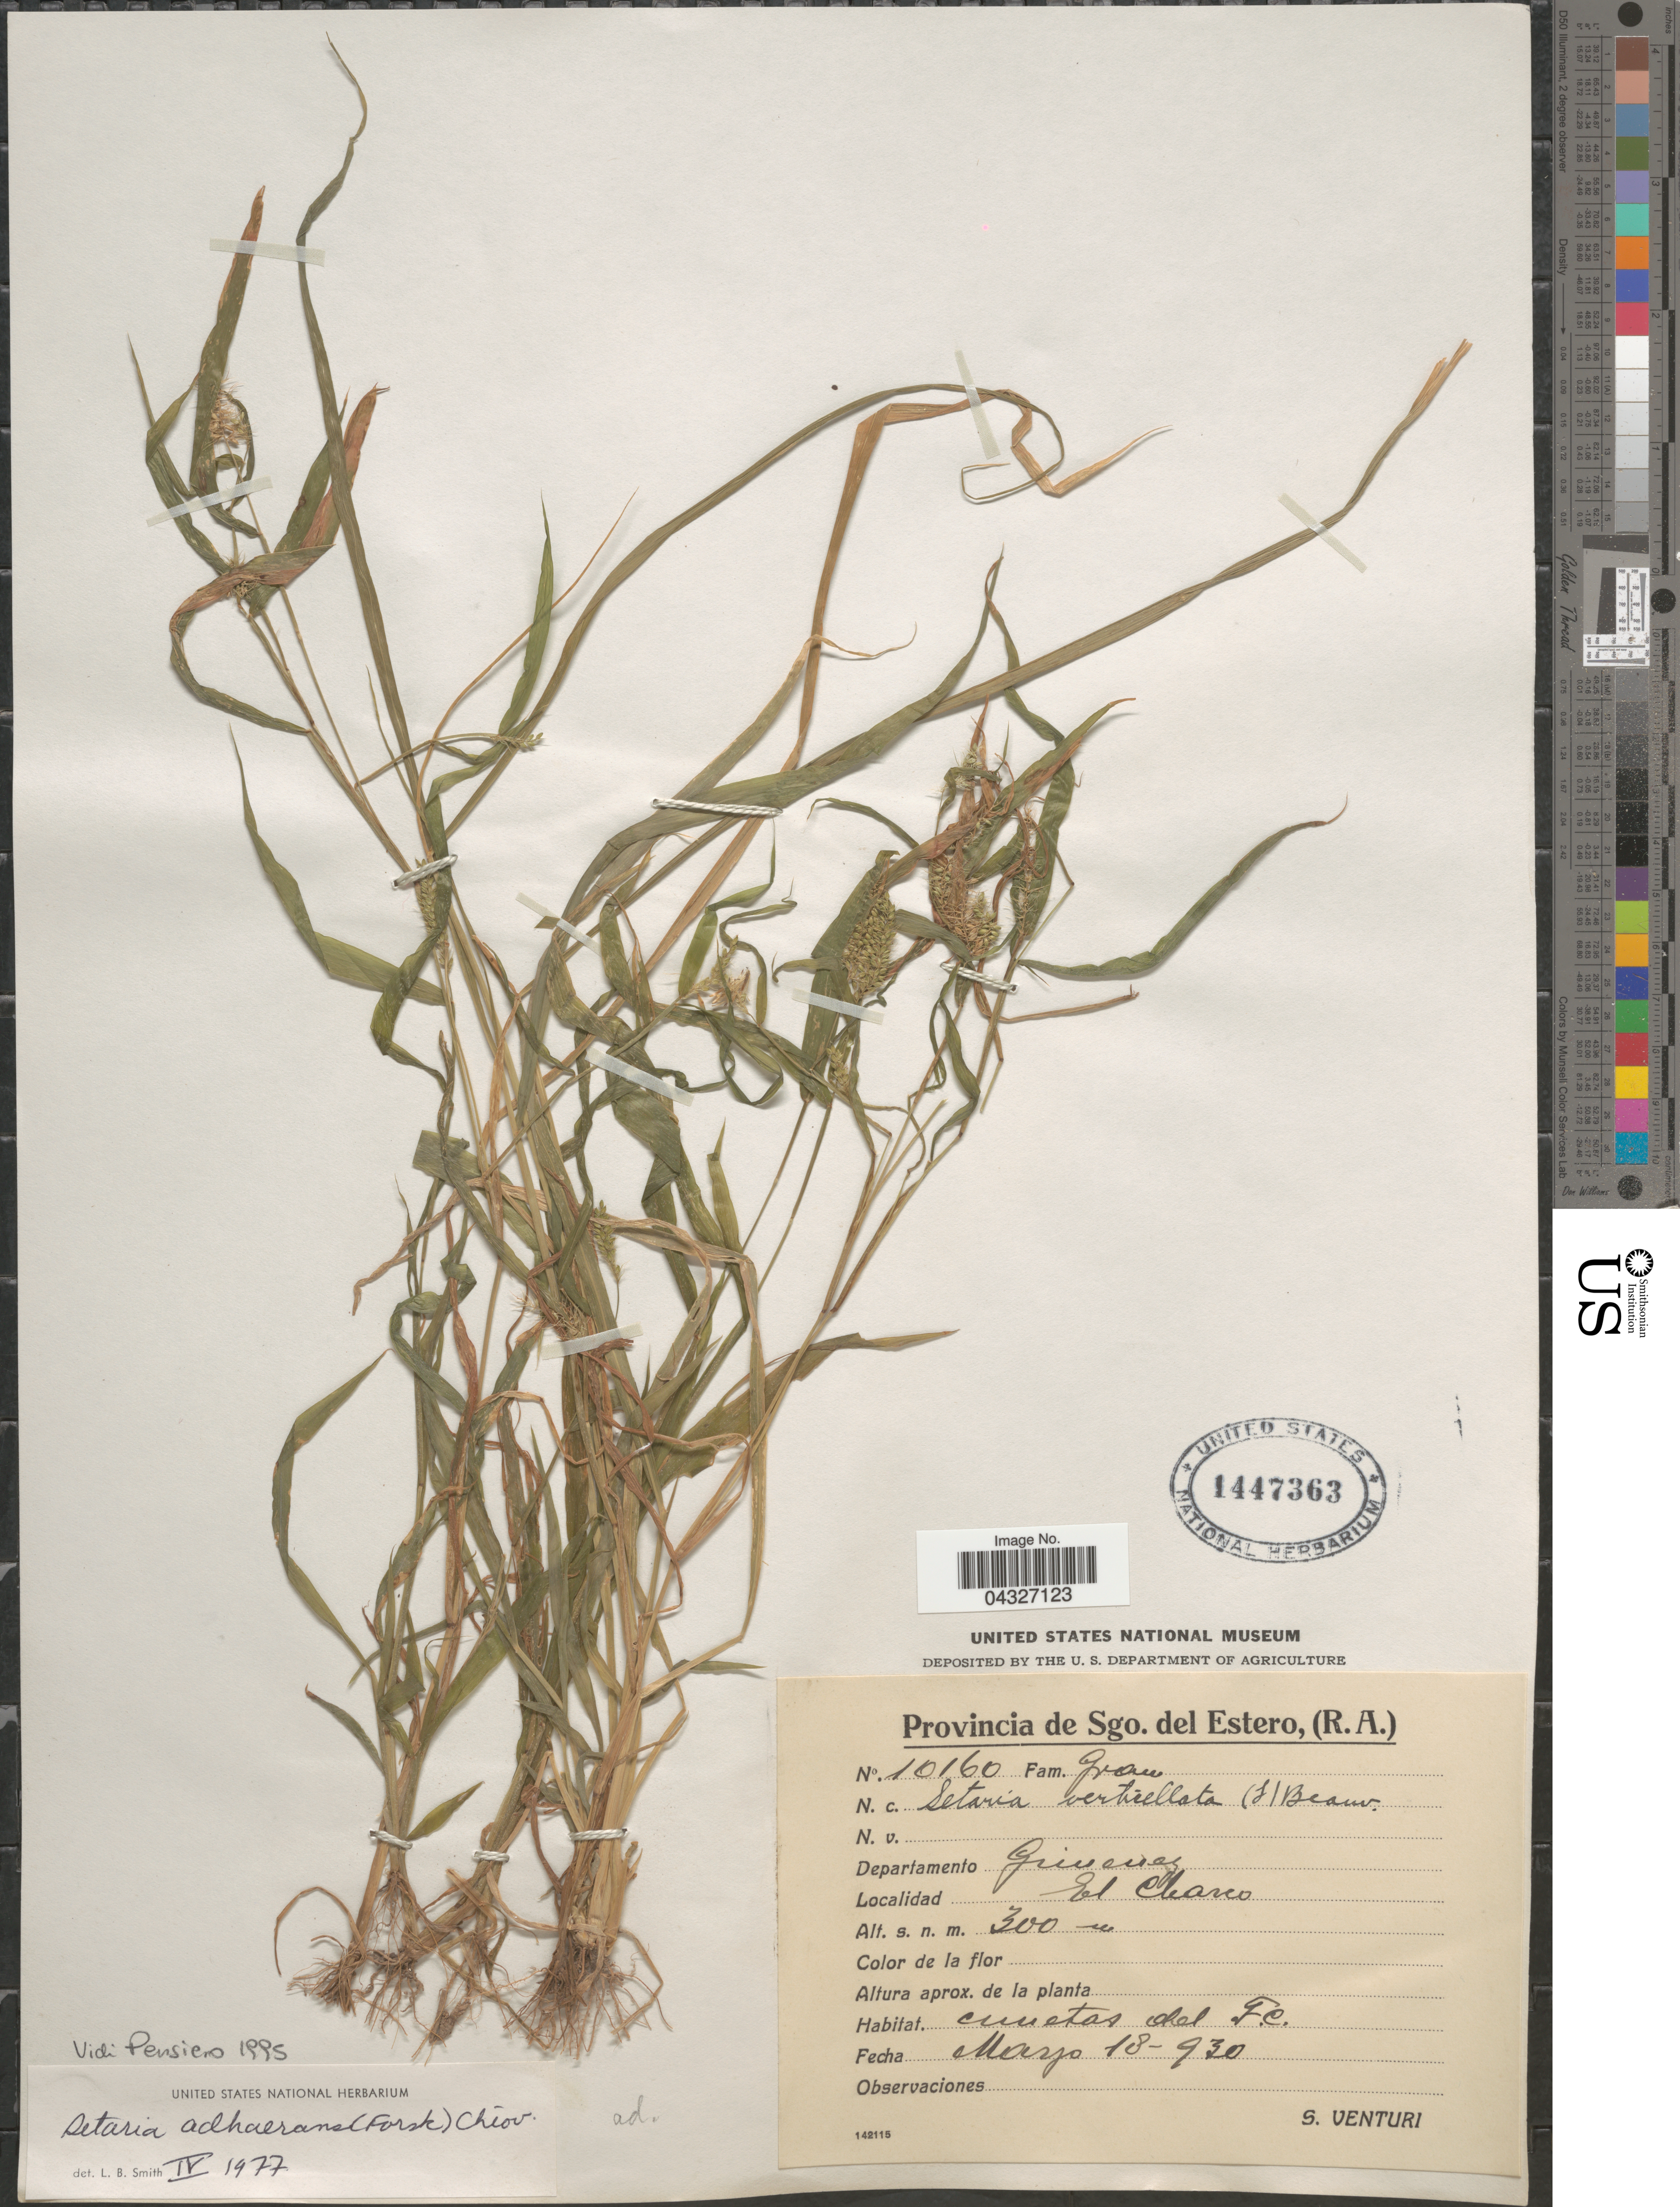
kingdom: Plantae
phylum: Tracheophyta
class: Liliopsida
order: Poales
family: Poaceae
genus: Setaria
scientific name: Setaria adhaerens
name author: (Forssk.) Chiov.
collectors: S. Venturi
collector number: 10160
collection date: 1930-03-18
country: Argentina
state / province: Santiago del Estero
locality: Departamento Grinenes. El Charco. Cunetas del F.C.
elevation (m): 300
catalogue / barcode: US 1447363